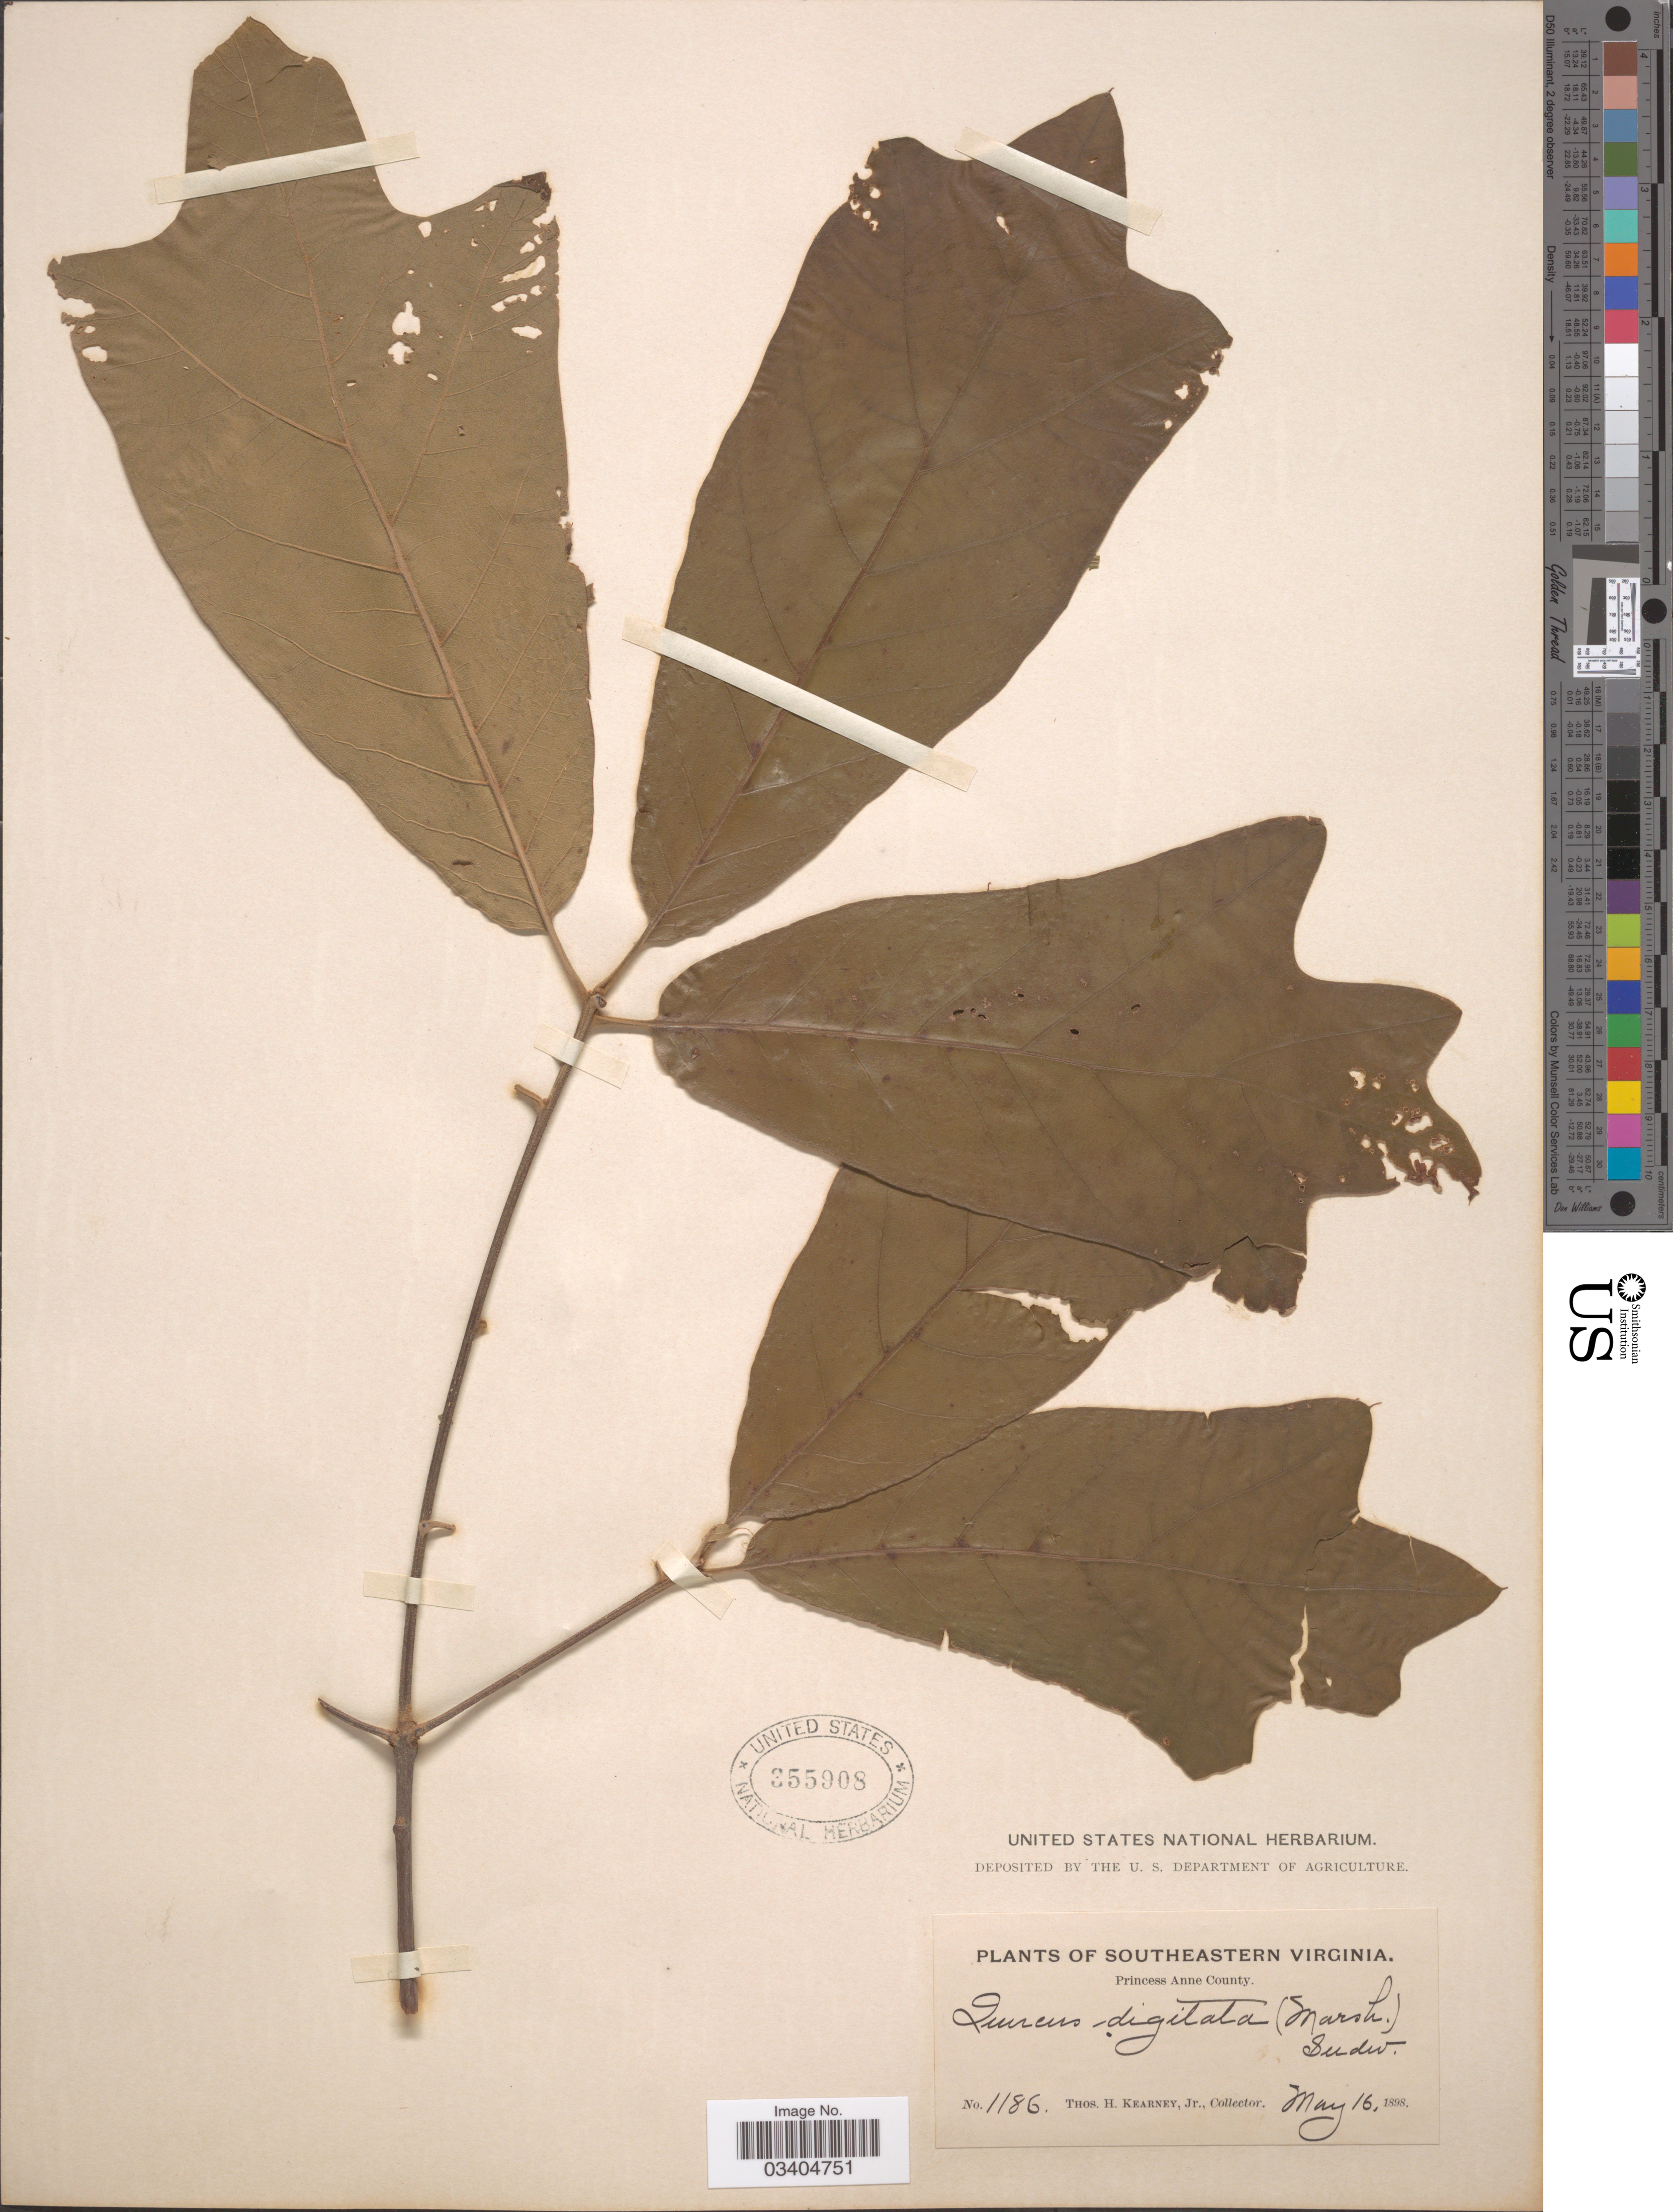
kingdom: Plantae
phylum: Tracheophyta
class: Magnoliopsida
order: Fagales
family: Fagaceae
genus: Quercus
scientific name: Quercus falcata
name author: Michx.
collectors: T. H. Kearney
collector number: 1186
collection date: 1898-05-16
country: United States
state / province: Virginia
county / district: City of Virginia Beach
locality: Southeastern Virginia. Princess Anne County.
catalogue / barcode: US 355908